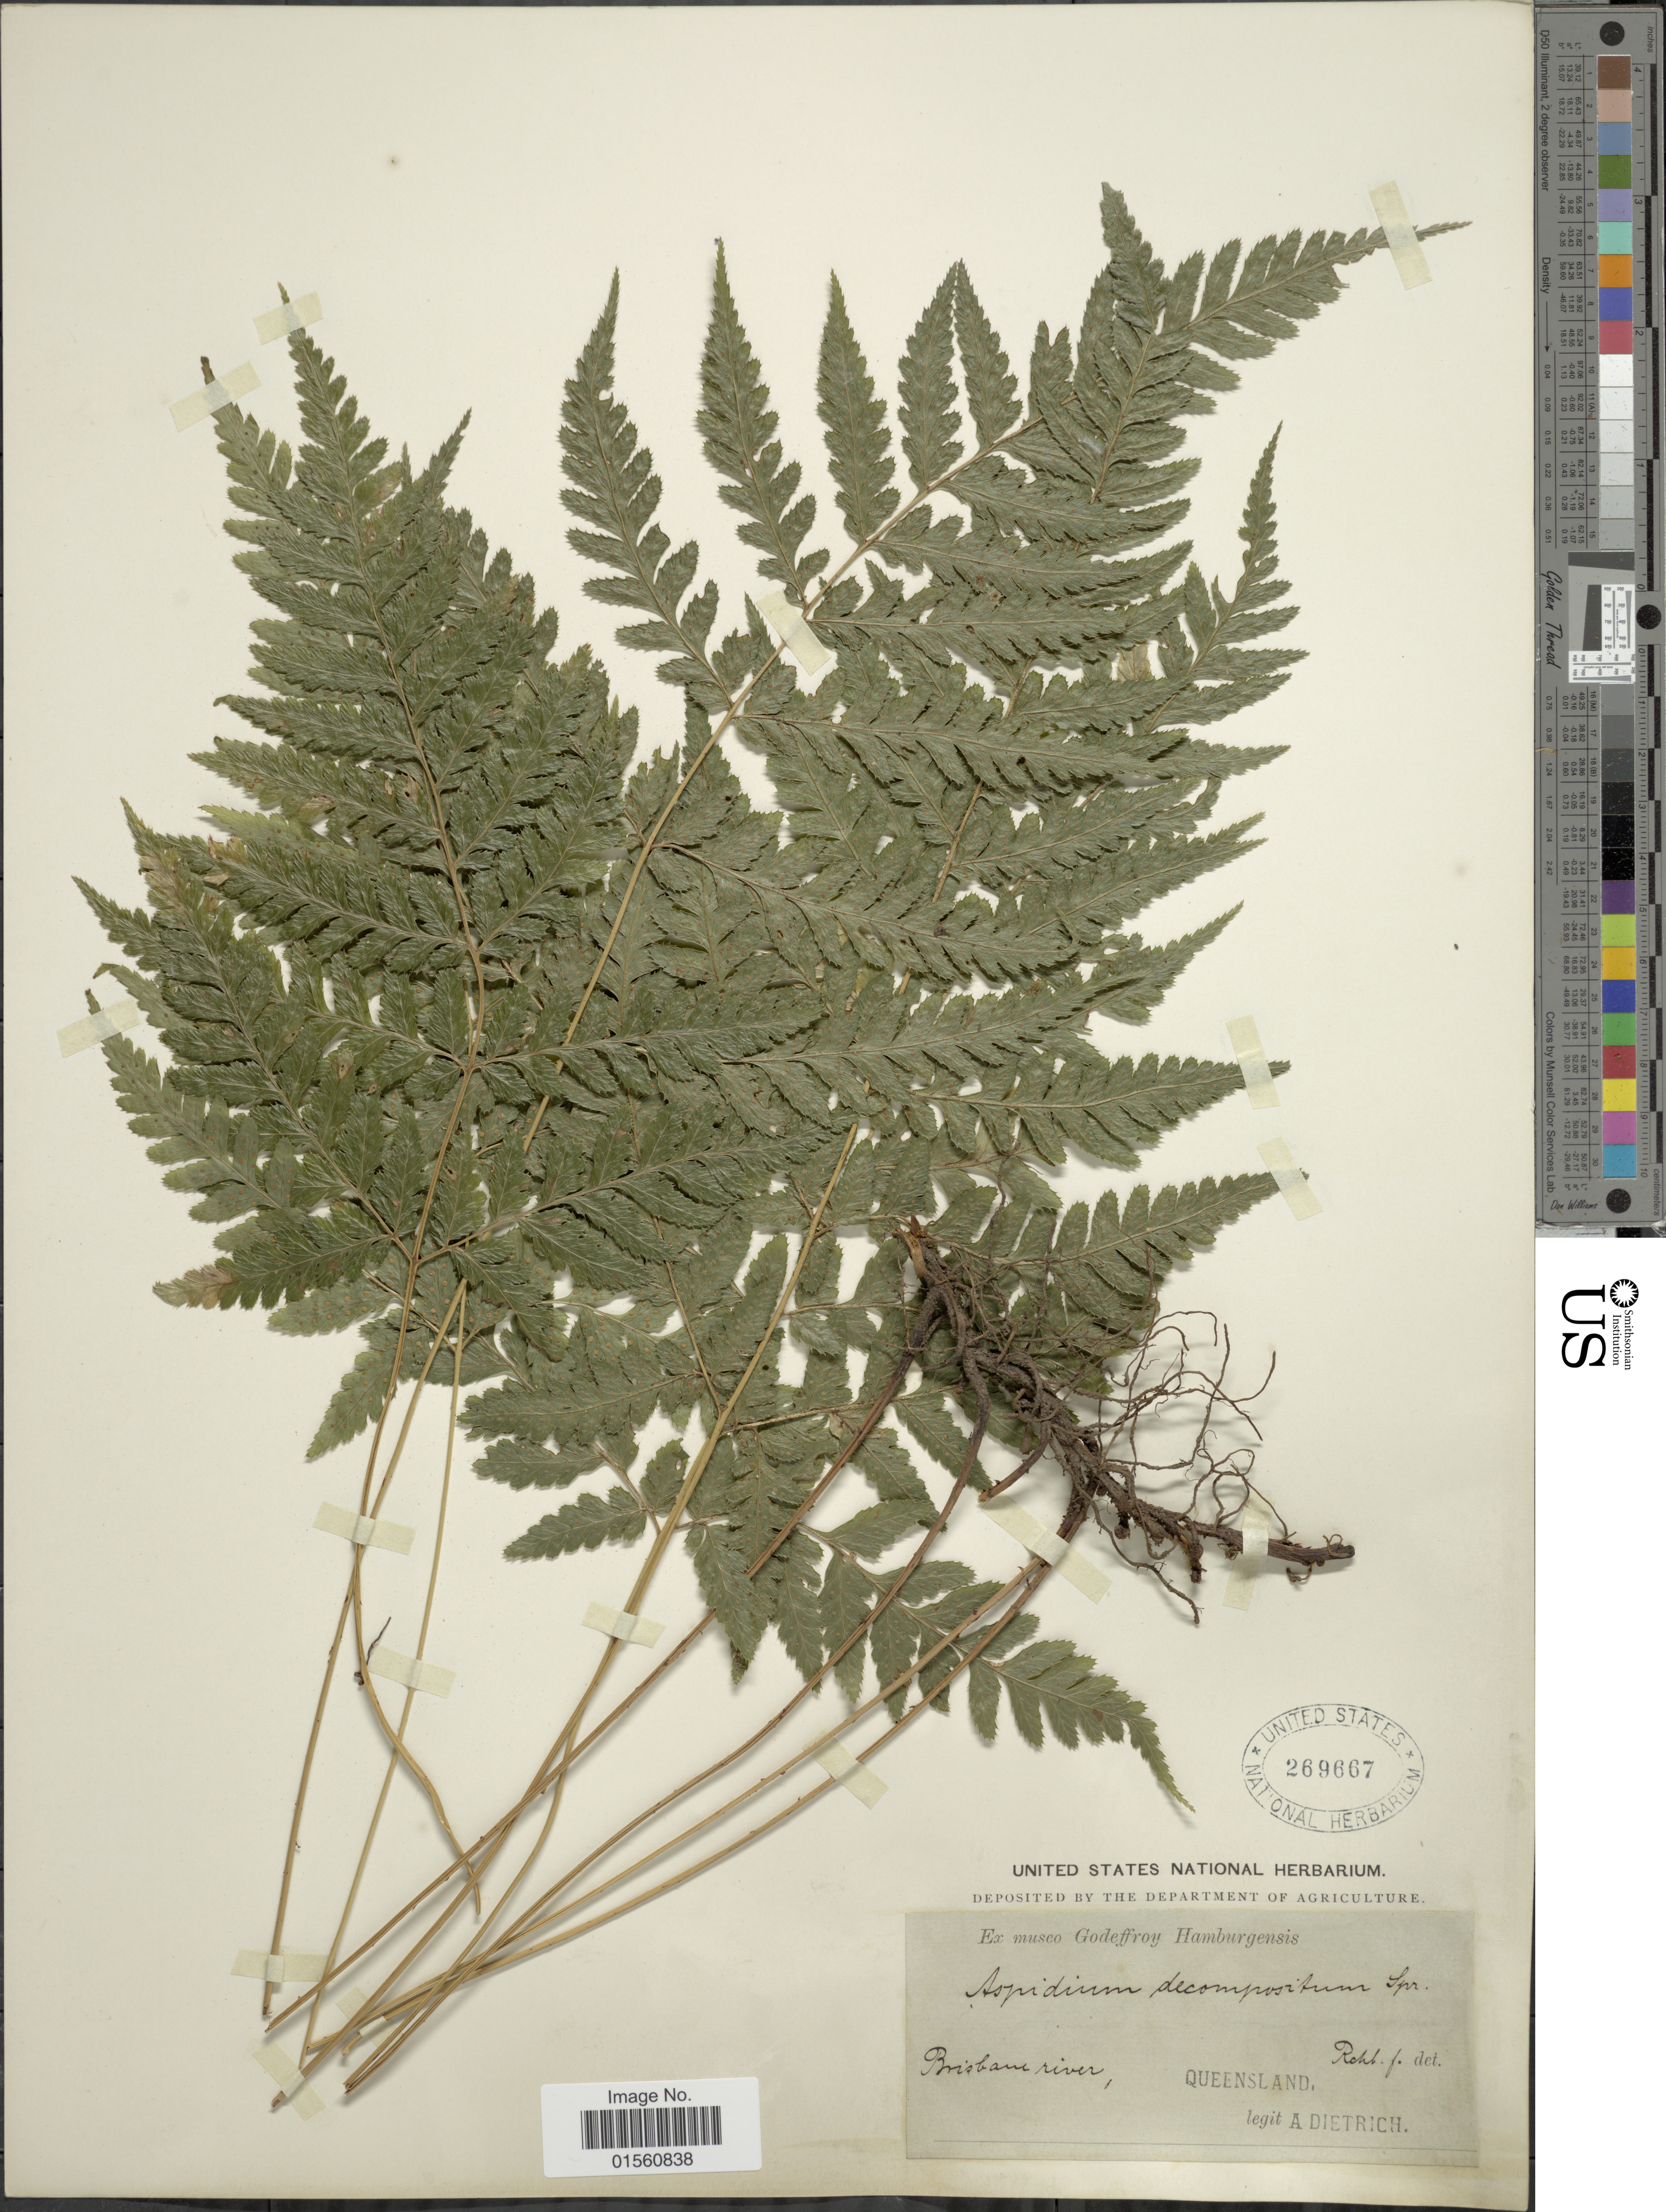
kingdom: Plantae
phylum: Tracheophyta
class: Polypodiopsida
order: Polypodiales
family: Dryopteridaceae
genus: Lastreopsis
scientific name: Lastreopsis decomposita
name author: (R. Br.) Tindale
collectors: A. Dietrich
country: Australia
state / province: Queensland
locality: Brisbane river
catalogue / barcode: US 269667